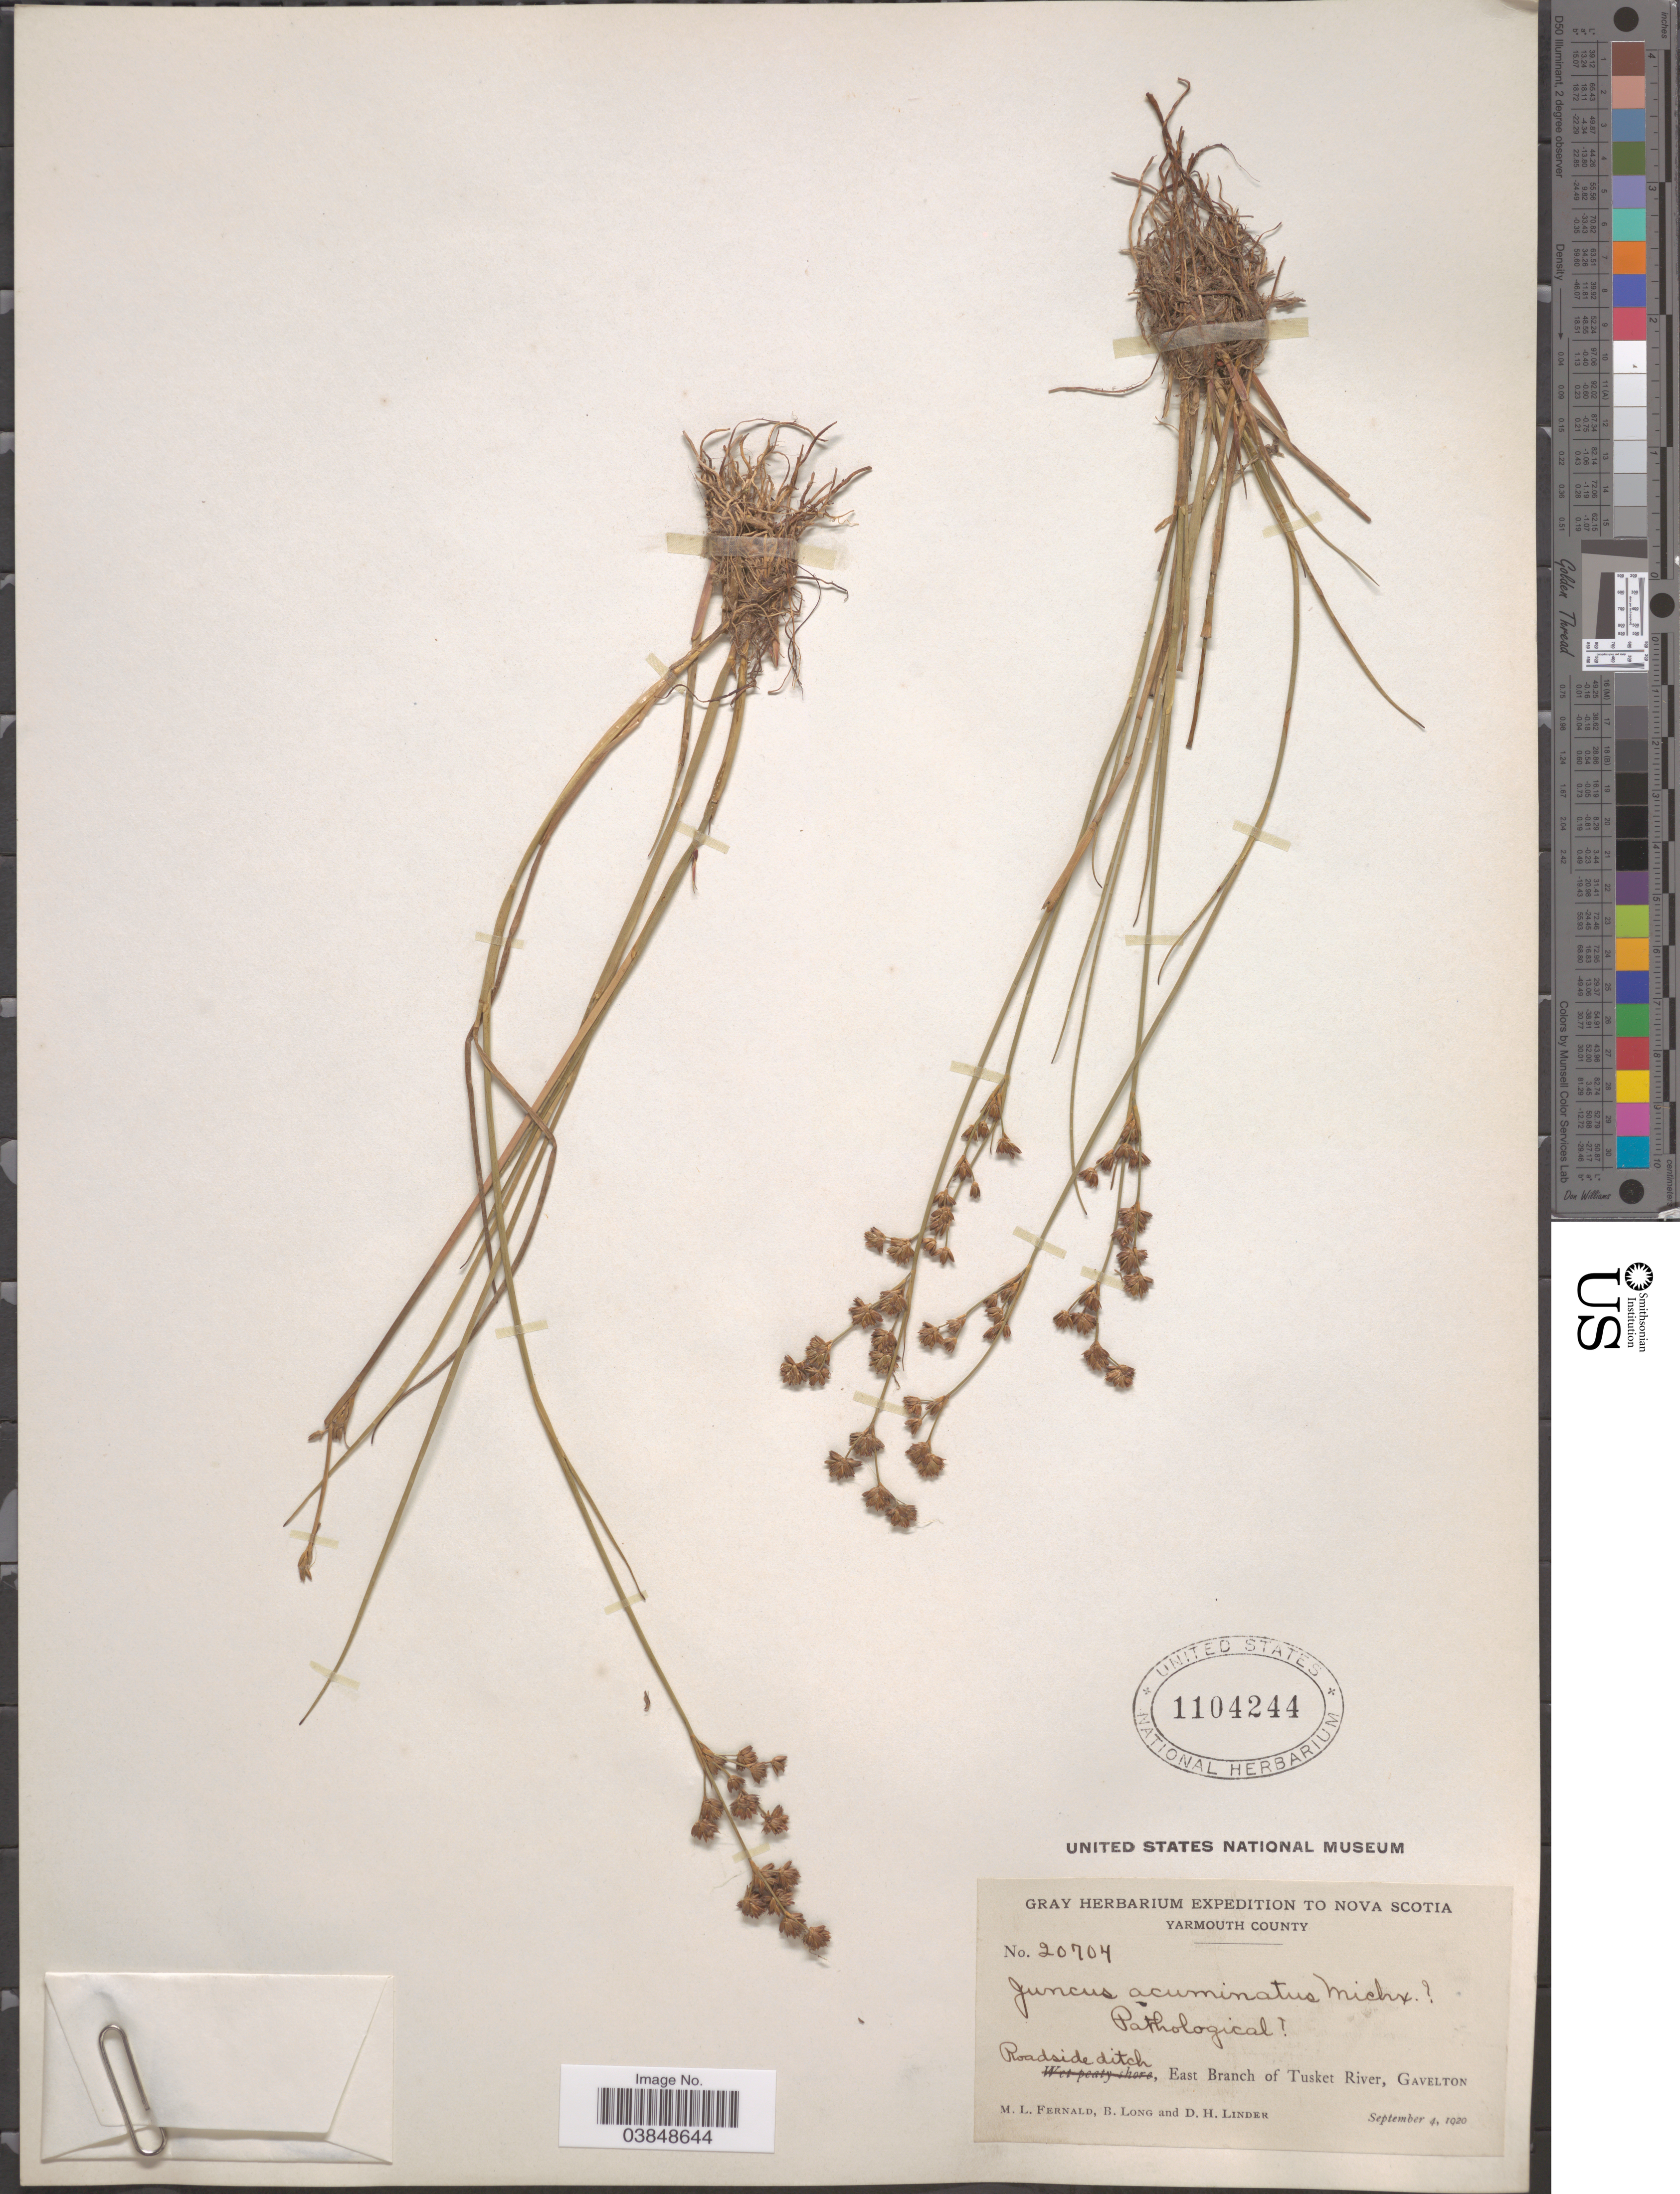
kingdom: Plantae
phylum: Tracheophyta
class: Liliopsida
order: Poales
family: Juncaceae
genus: Juncus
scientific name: Juncus acuminatus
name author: Michx.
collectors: M. L. Fernald, B. Long & D. Linder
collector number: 20704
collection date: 1920-09-04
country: Canada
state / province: Nova Scotia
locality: Yarmouth County. Roadside ditch, East Branch of Tusket River, Gavelton.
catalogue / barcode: US 1104244